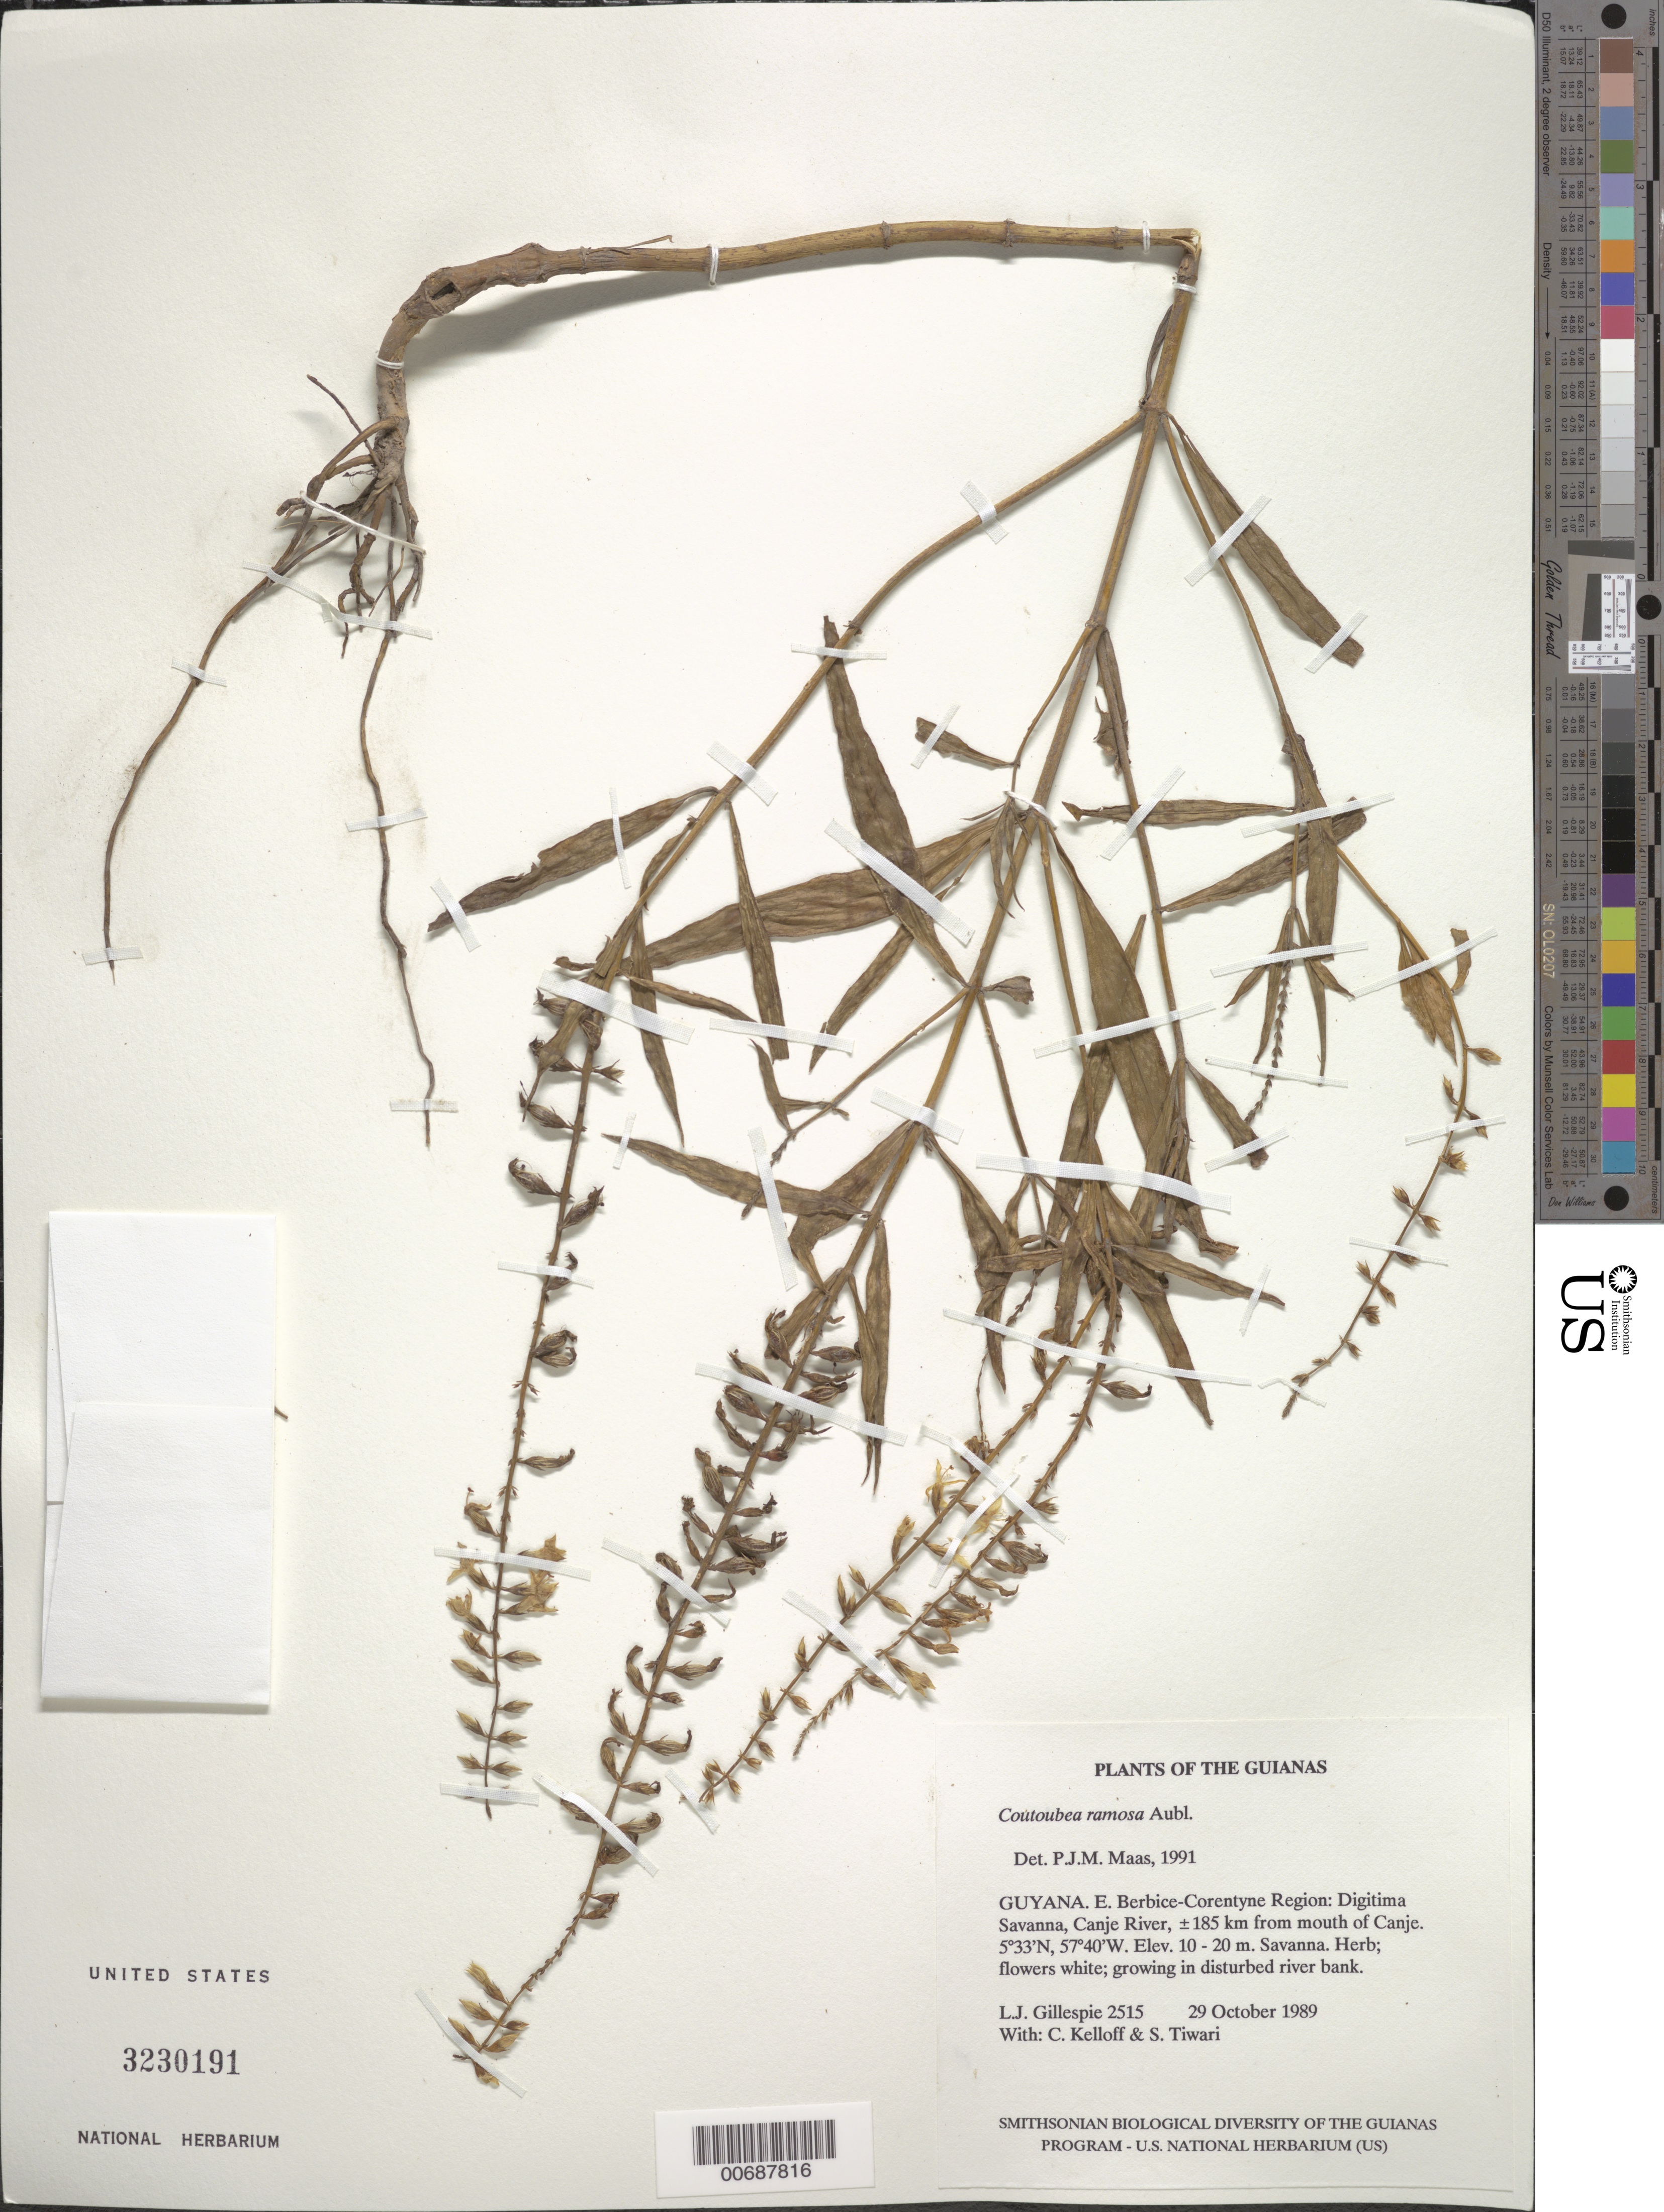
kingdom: Plantae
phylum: Tracheophyta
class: Magnoliopsida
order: Gentianales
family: Gentianaceae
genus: Coutoubea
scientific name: Coutoubea ramosa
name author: Aubl.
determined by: Maas, Paul J. M.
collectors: L. J. Gillespie, C. L. Kelloff & S. Tiwari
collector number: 2515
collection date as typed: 30 October 1989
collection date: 1989-10-30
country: Guyana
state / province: E. Berbice-Corentyne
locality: Digitima Savanna, Canje River, ±185 km from mouth of Canje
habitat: Savanna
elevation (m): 10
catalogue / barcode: US 3230191